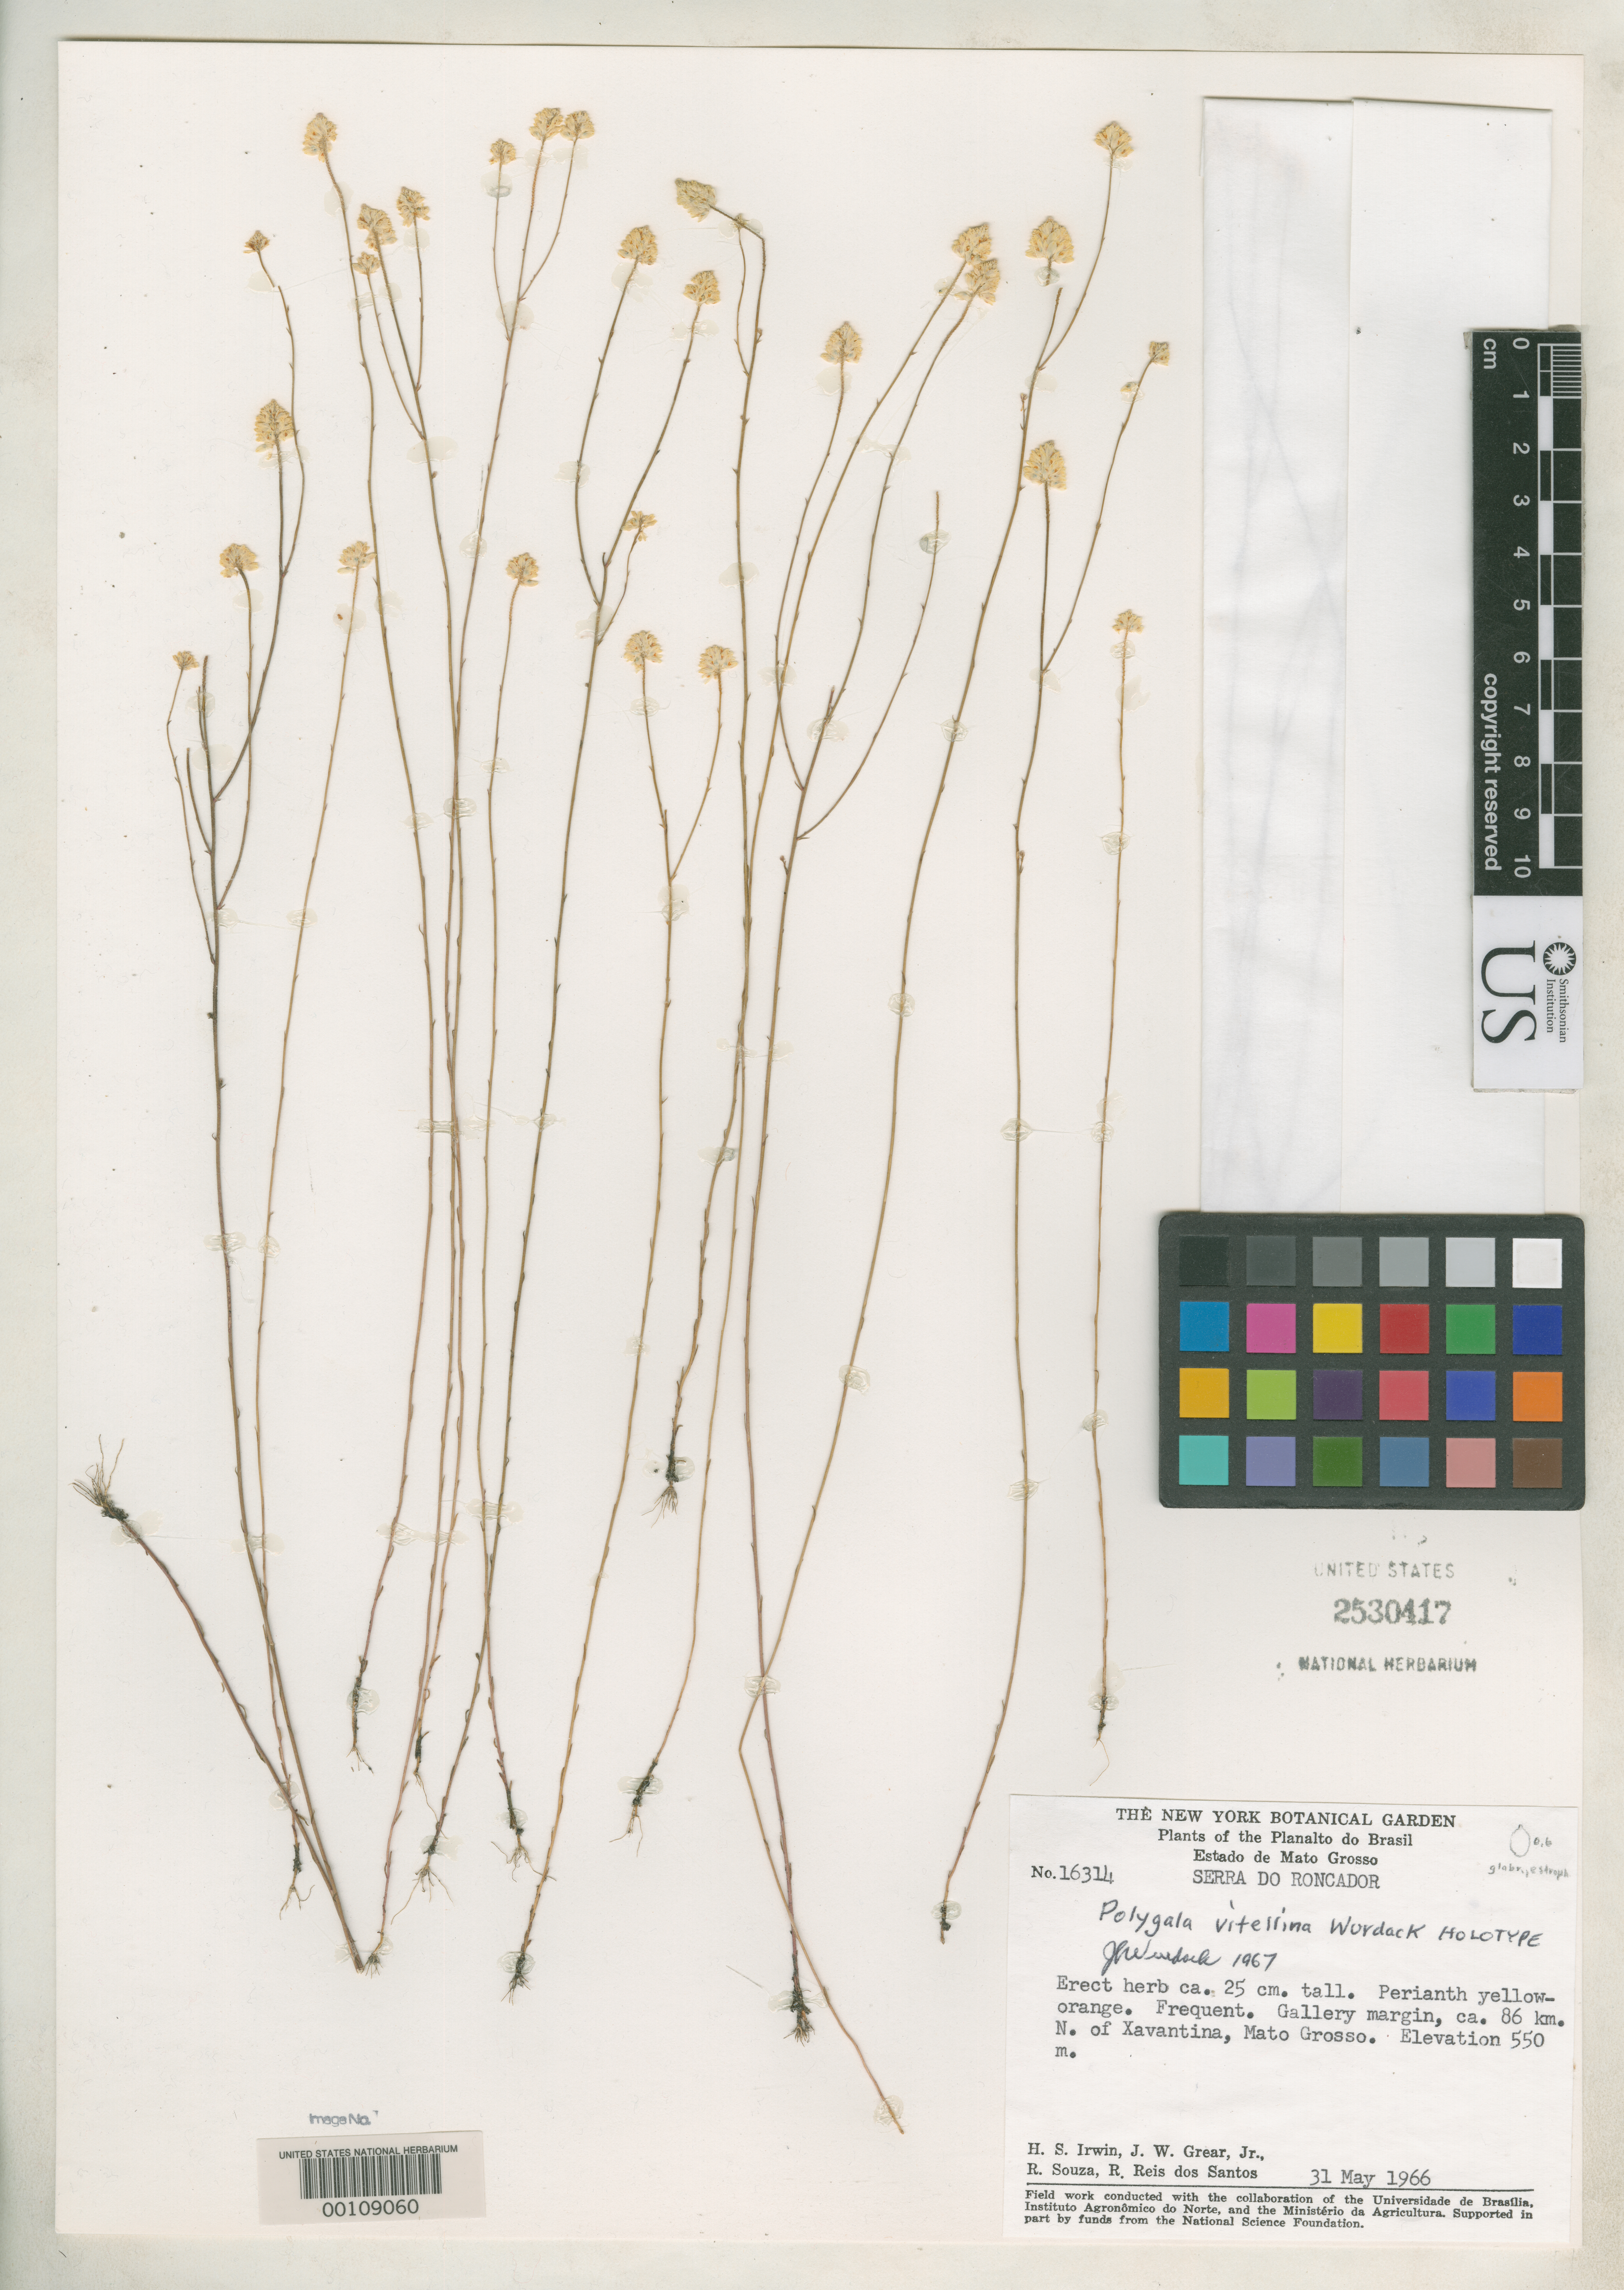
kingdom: Plantae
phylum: Tracheophyta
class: Magnoliopsida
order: Fabales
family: Polygalaceae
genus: Polygala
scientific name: Polygala vitellina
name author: Wurdack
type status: Holotype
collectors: H. Irwin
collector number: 16314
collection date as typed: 31 May 1966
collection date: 1966-05-31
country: Brazil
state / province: Mato Grosso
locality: Serra do Roncador.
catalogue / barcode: US 2530417